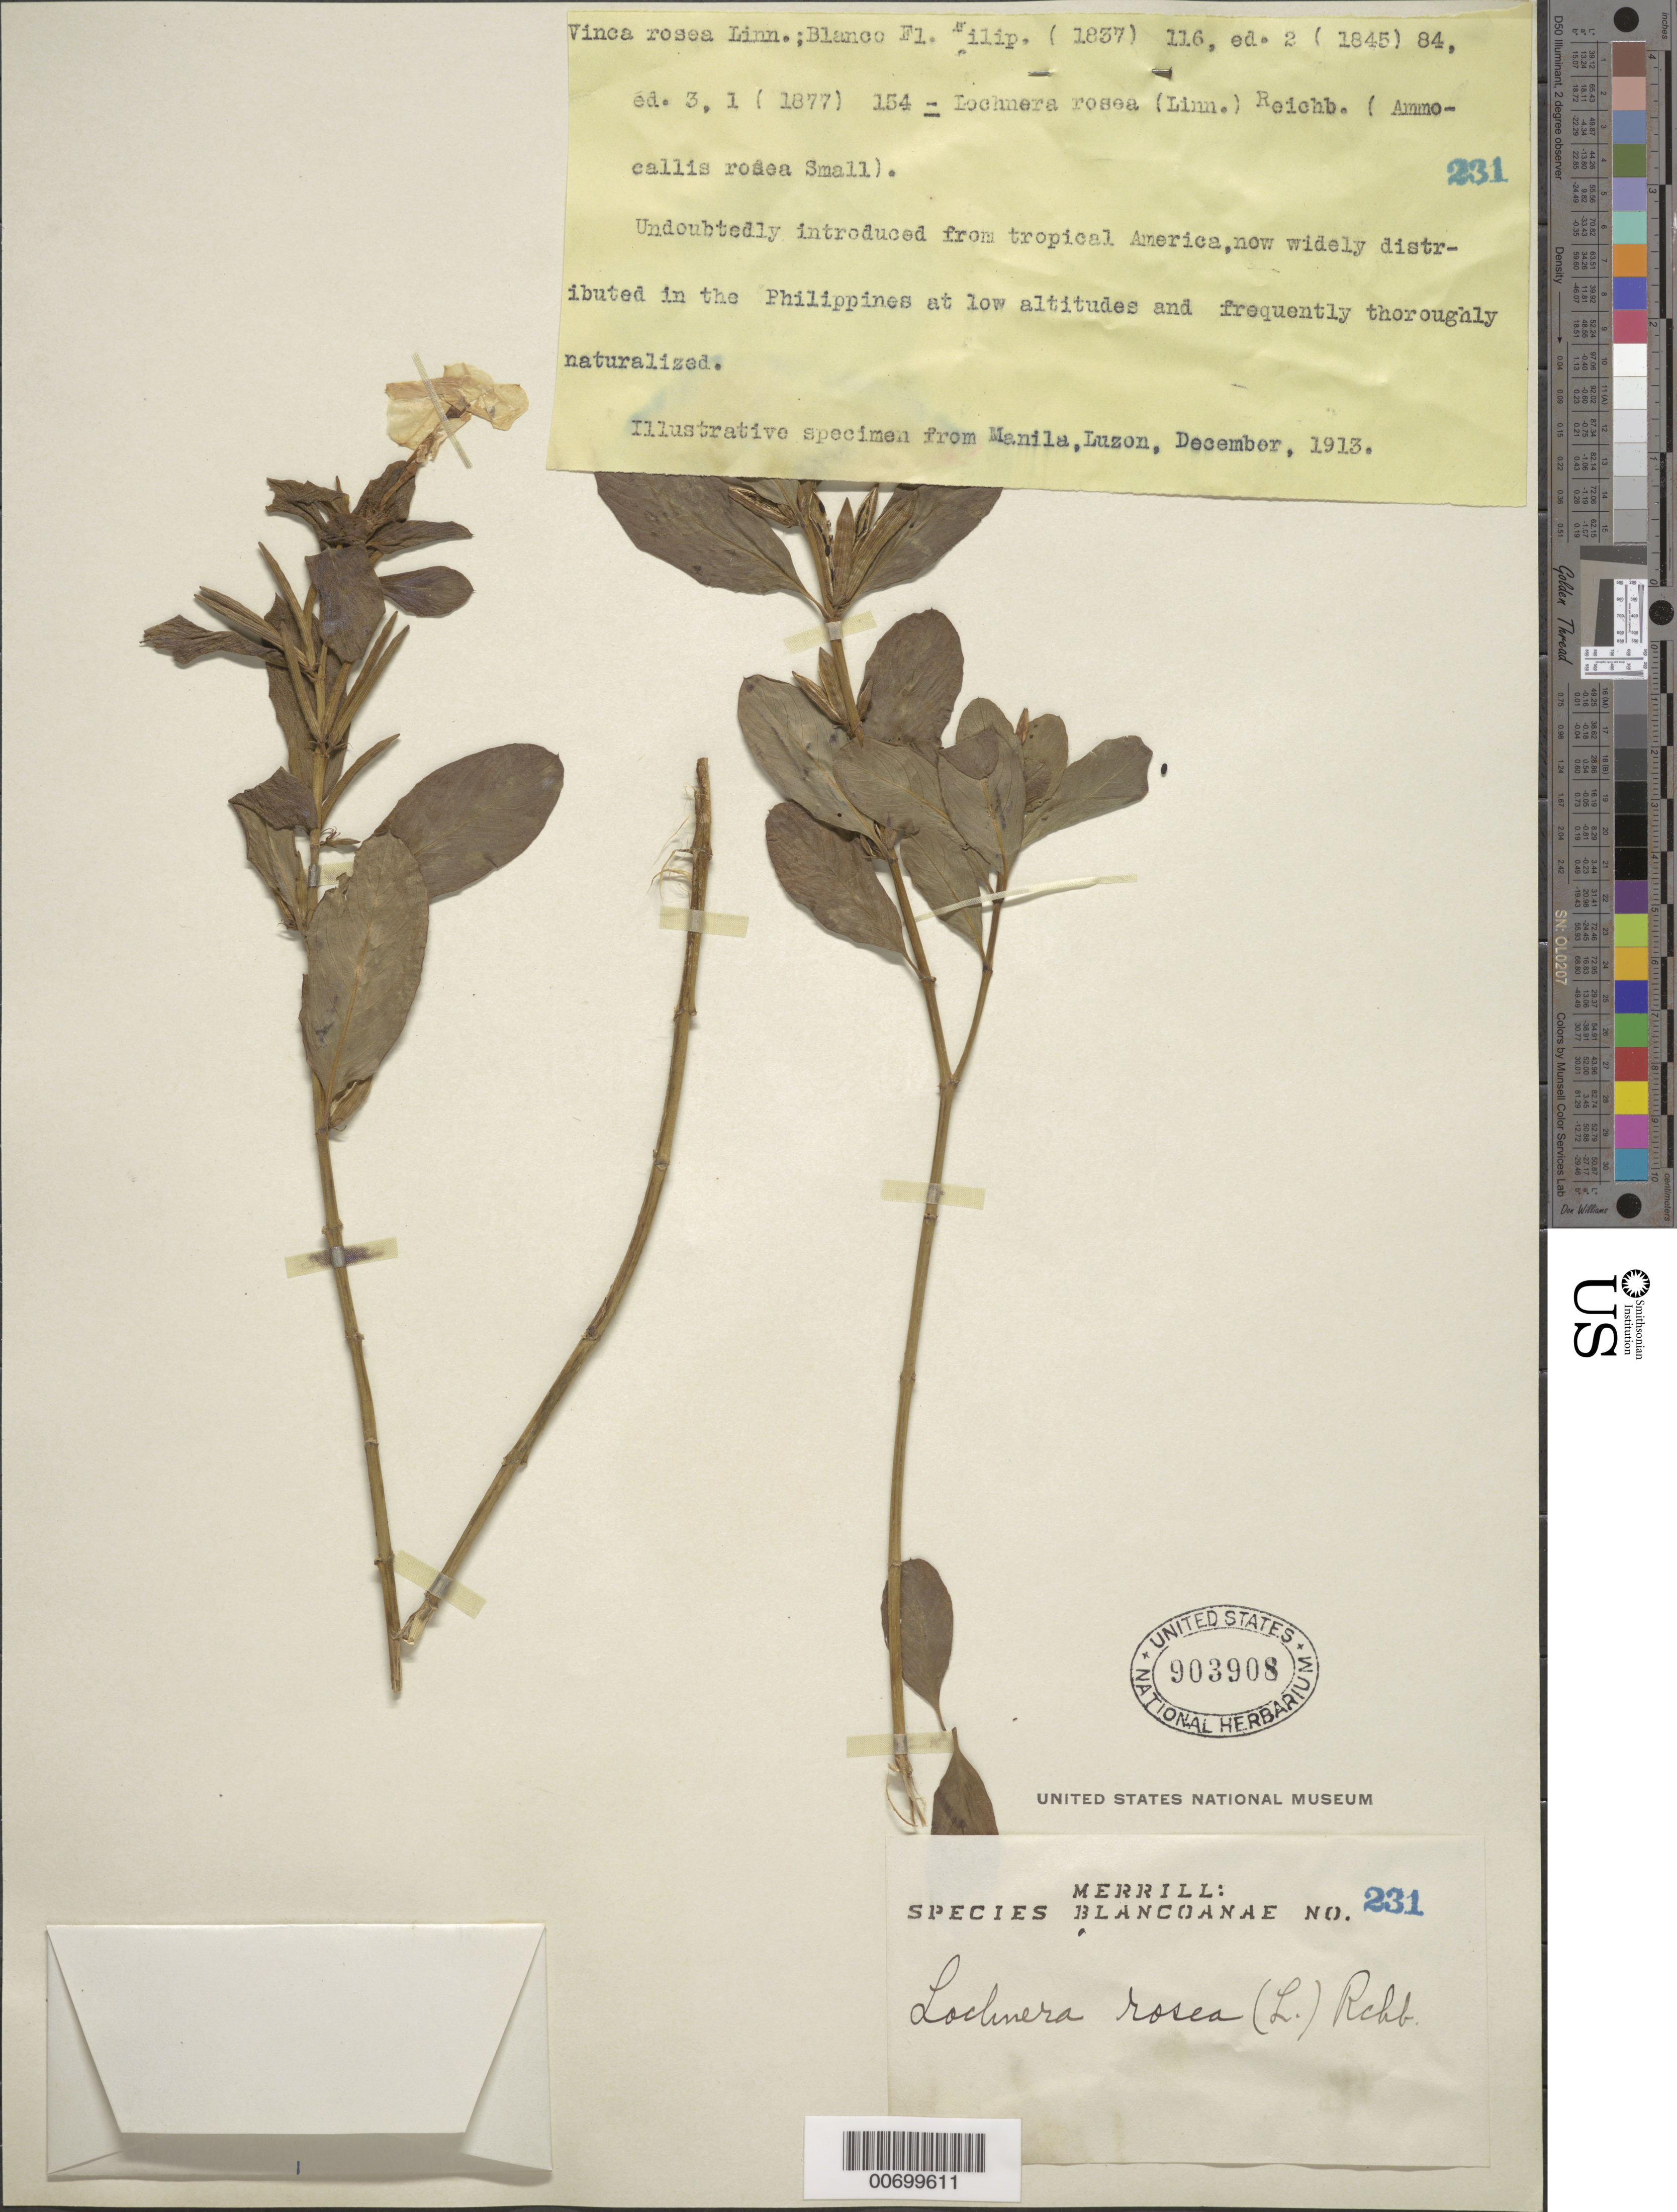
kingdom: Plantae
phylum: Tracheophyta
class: Magnoliopsida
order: Gentianales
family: Apocynaceae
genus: Catharanthus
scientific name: Catharanthus roseus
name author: (L.) G. Don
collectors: E. D. Merrill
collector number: Sp. Blancoan. 0231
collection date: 1913-12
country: Philippines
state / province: National Capital Region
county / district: Manila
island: Luzon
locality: Manila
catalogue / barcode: US 903908